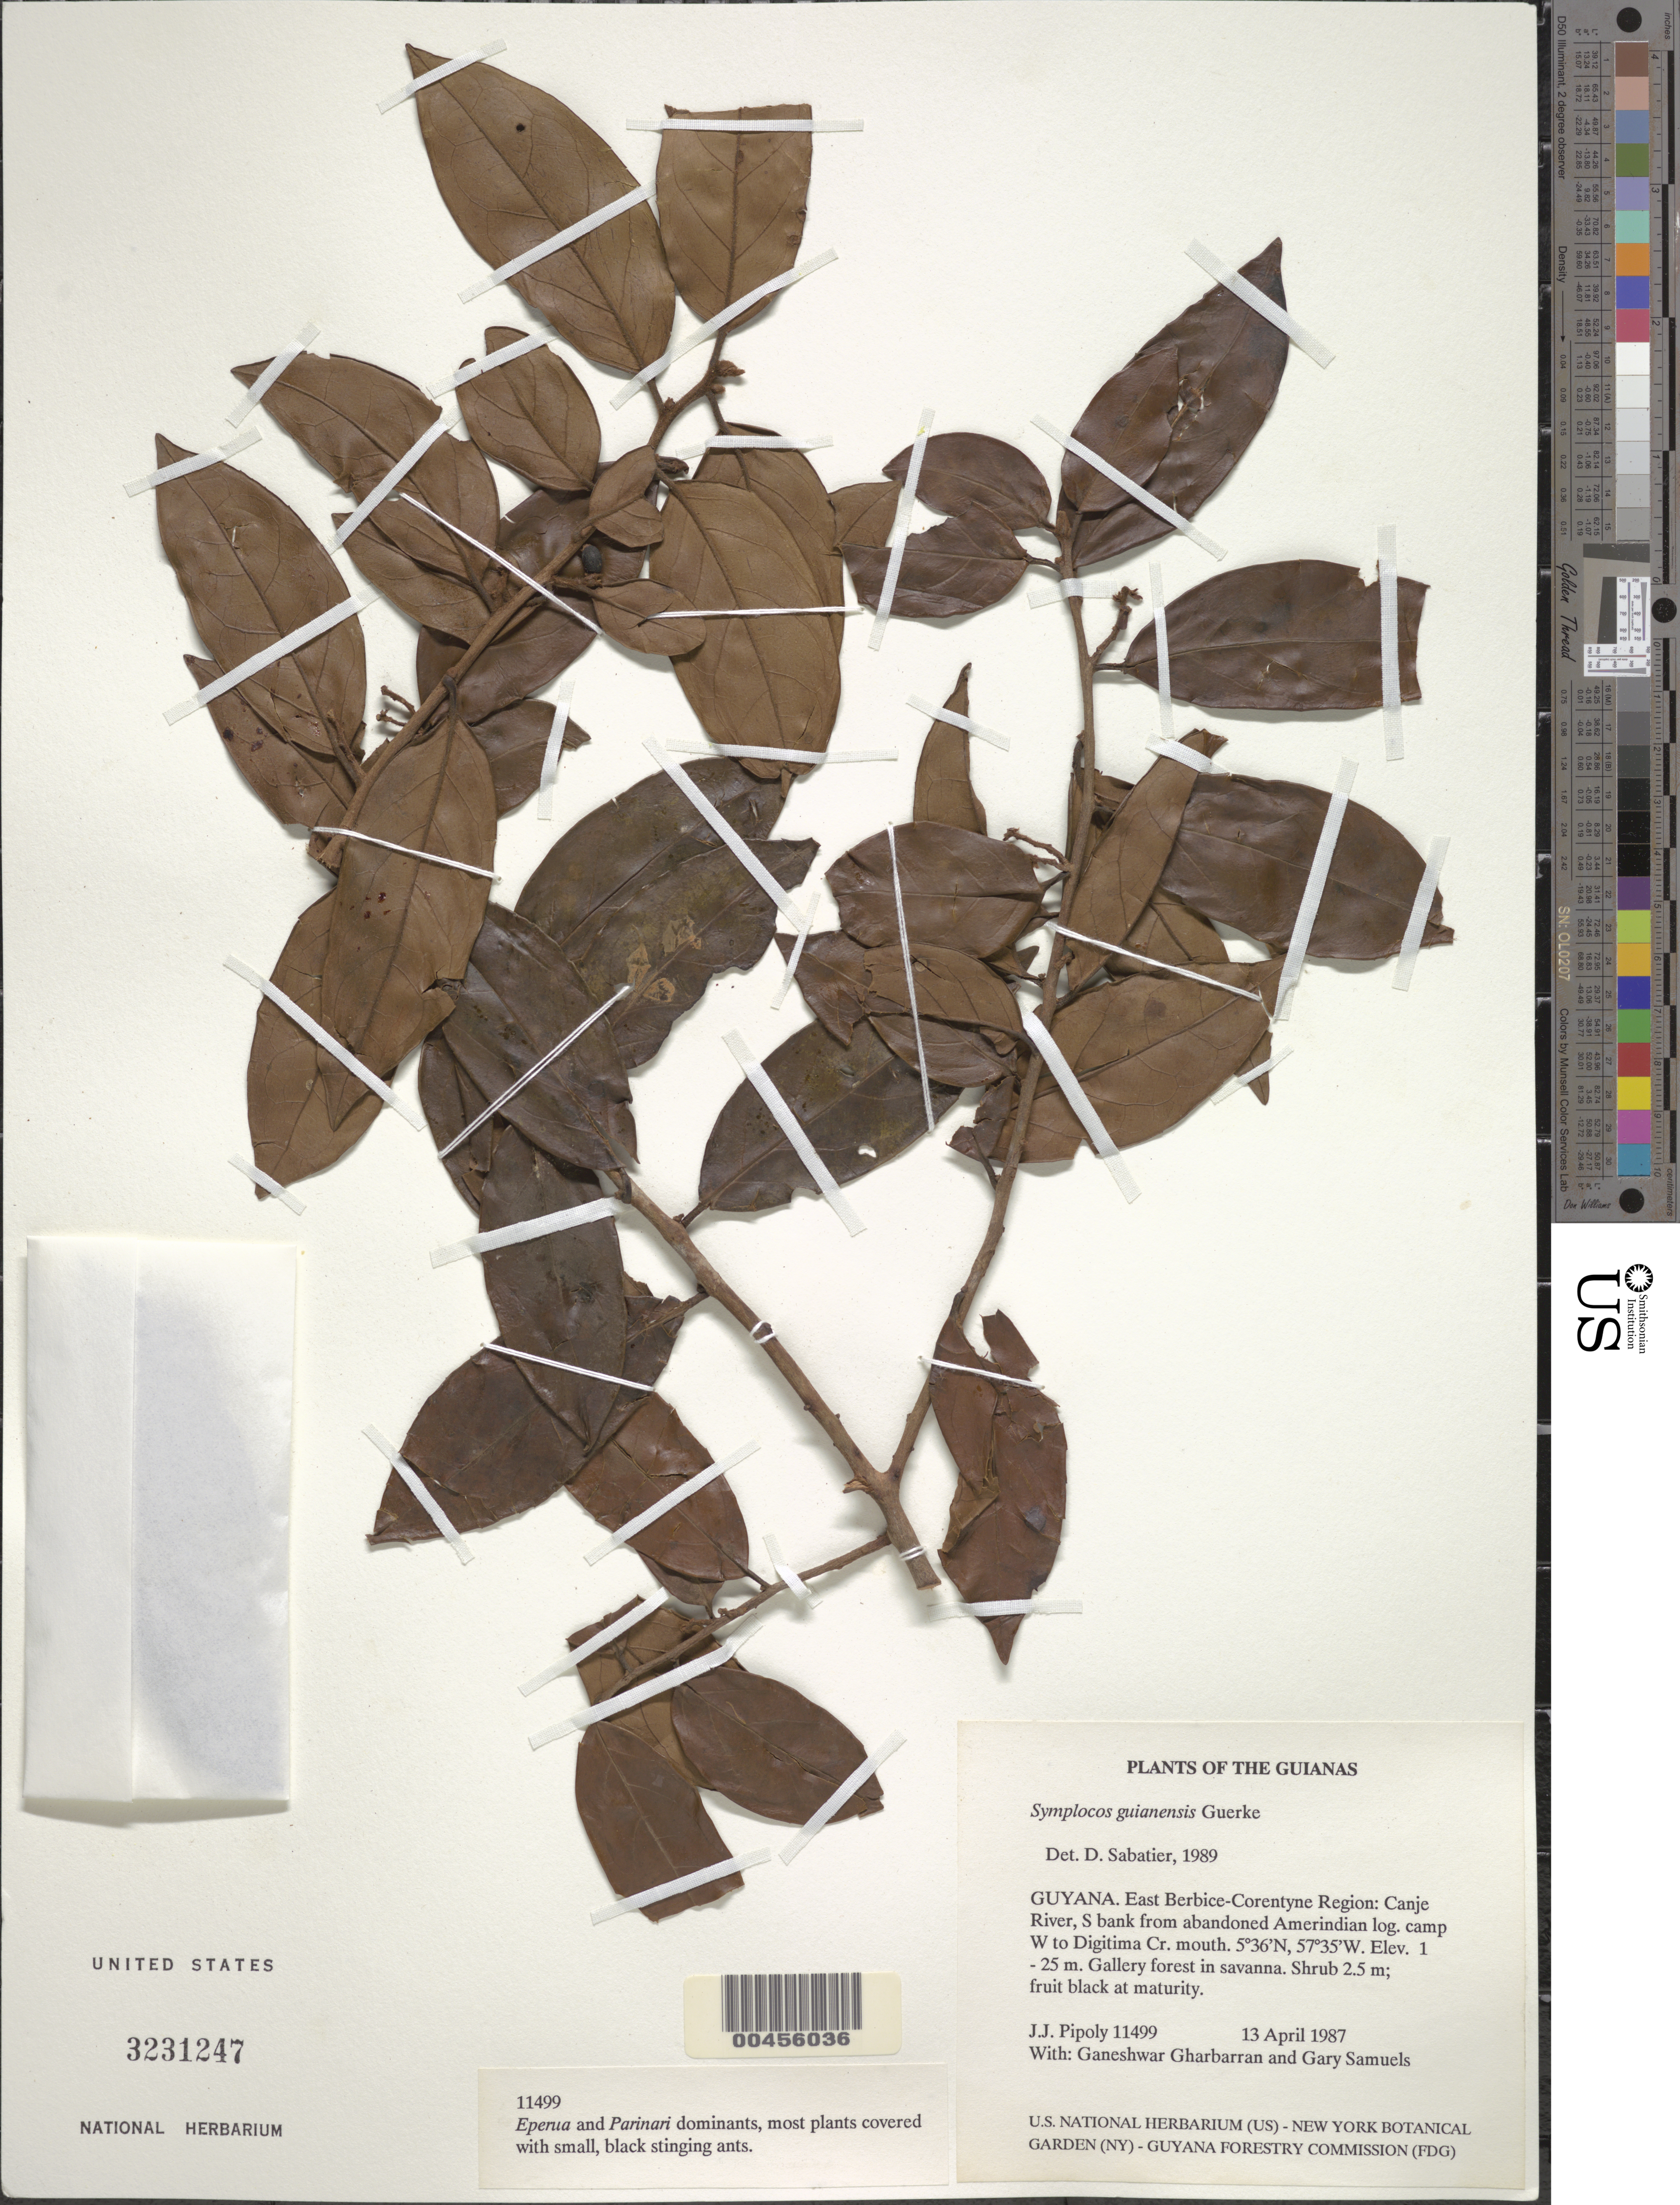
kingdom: Plantae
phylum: Tracheophyta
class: Magnoliopsida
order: Ericales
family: Symplocaceae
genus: Symplocos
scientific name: Symplocos guianensis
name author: (Aubl.) Gürke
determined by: Sabatier, D.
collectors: J. J. Pipoly, G. Gharbarran & G. Samuels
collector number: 11499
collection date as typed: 13 April 1987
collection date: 1987-04-13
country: Guyana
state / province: E. Berbice-Corentyne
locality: Upper Canje River, S bank from abandoned Amerindian logging camp W to Digitima Cr. mouth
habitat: Gallery forest in savanna; Eperua and Parinari dominants, most plants covered with small, black, stinging ants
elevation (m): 1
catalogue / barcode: US 3231247